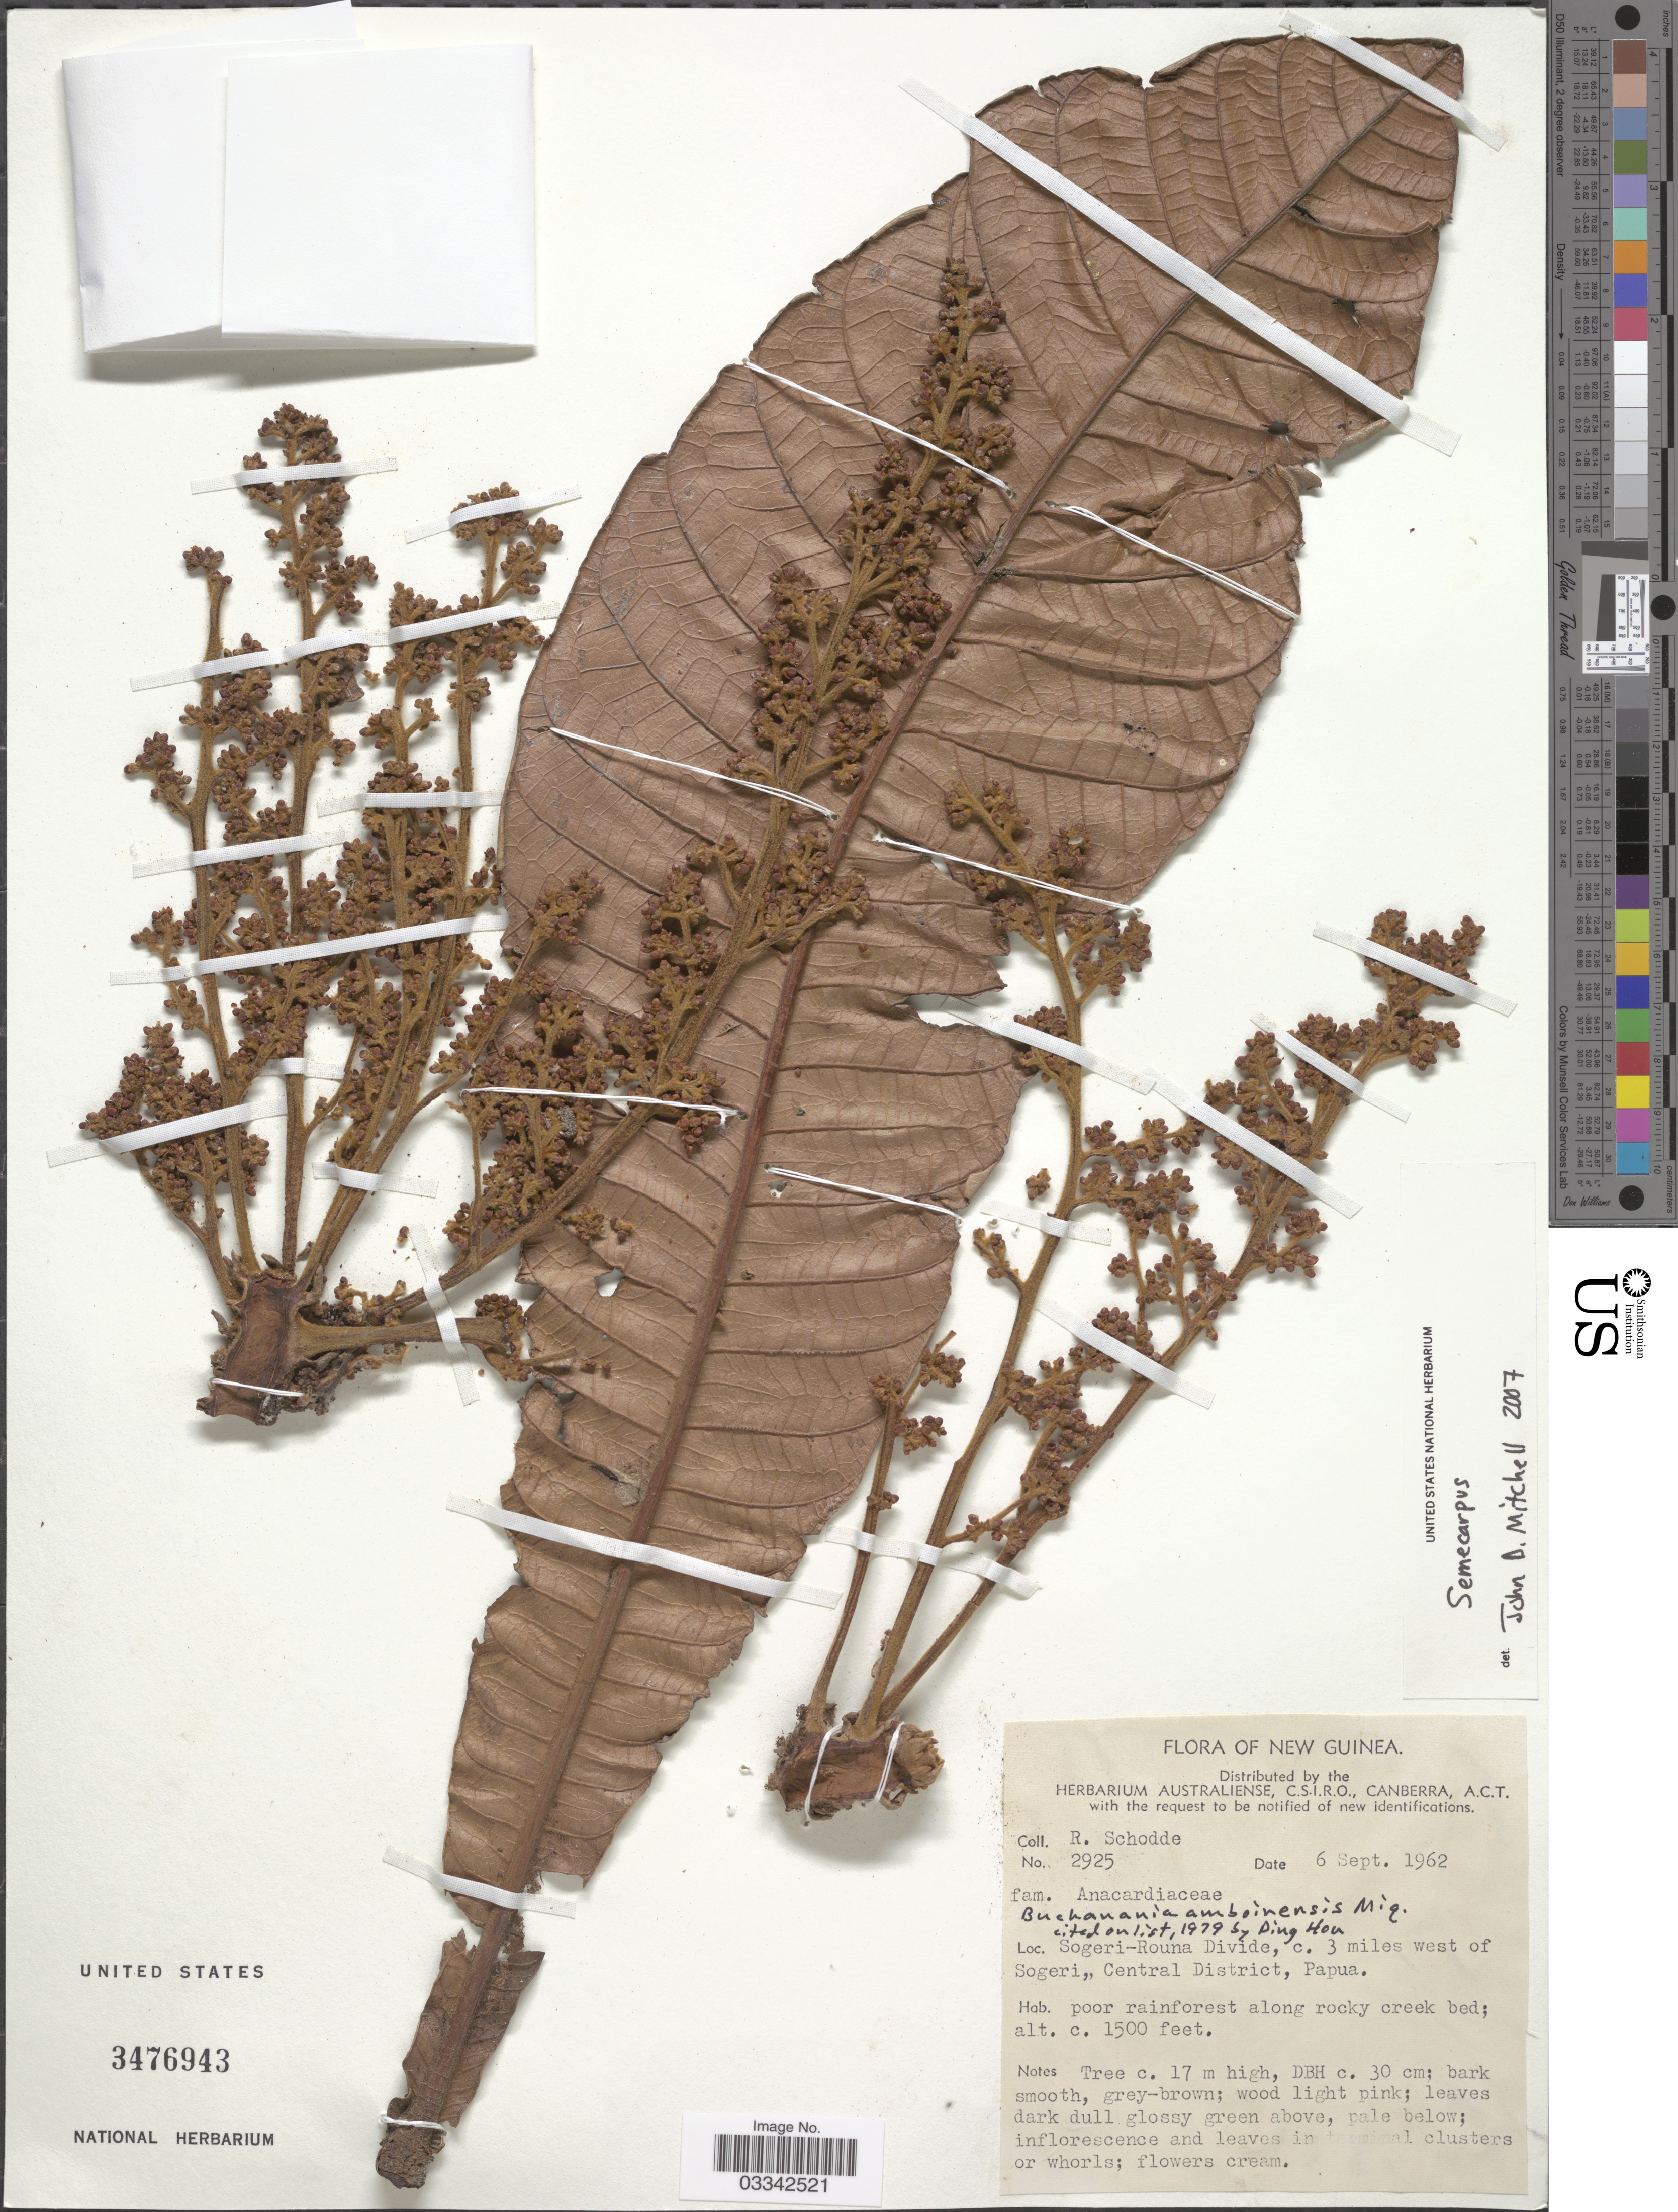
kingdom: Plantae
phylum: Tracheophyta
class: Magnoliopsida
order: Sapindales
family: Anacardiaceae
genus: Buchanania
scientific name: Buchanania amboinensis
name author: Miq.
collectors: R. Schodde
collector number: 2925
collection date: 1962-09-06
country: Papua New Guinea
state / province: Central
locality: New Guinea. Sogeri-Rouna Divide, c. 3 miles west of Sogeri, Central District, Papua.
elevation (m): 457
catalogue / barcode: US 3476943